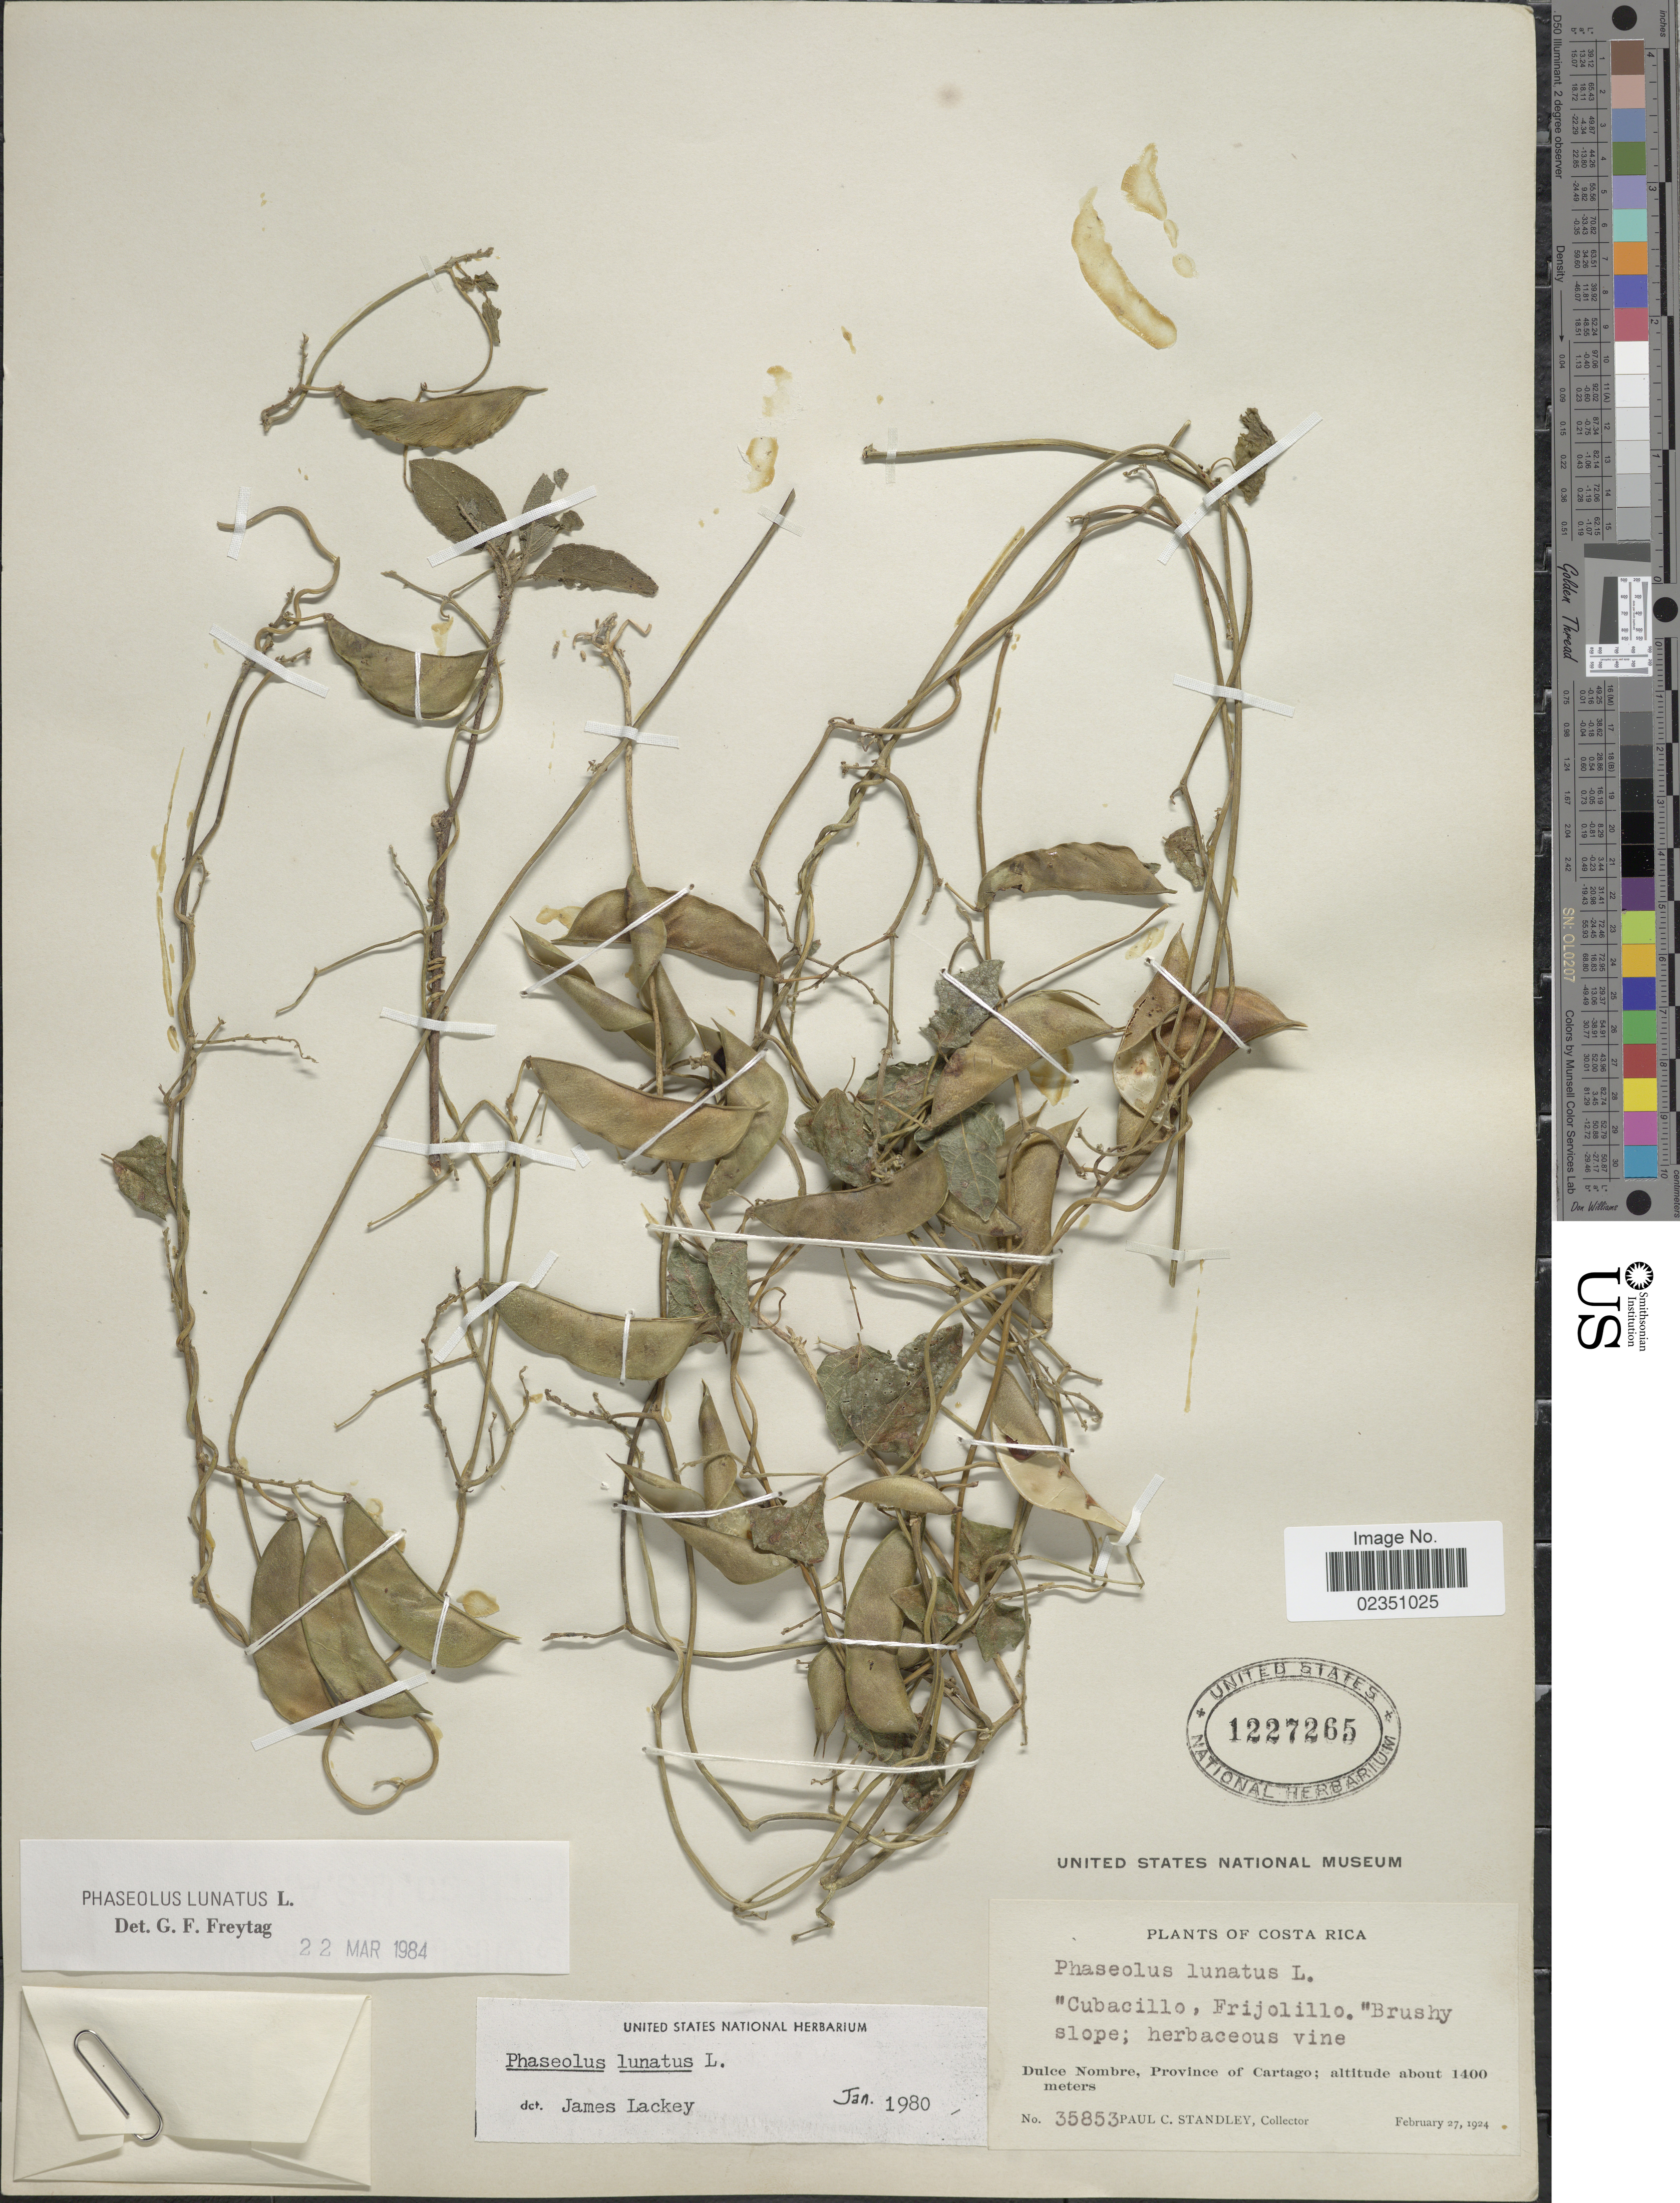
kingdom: Plantae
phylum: Tracheophyta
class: Magnoliopsida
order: Fabales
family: Fabaceae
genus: Phaseolus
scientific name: Phaseolus lunatus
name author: L.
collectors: P. C. Standley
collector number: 35853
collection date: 1924-02-27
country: Costa Rica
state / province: Cartago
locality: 'Cubacillo, Frijolillo' Brushy slope, Dulce Nombre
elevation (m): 1400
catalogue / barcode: US 1227265